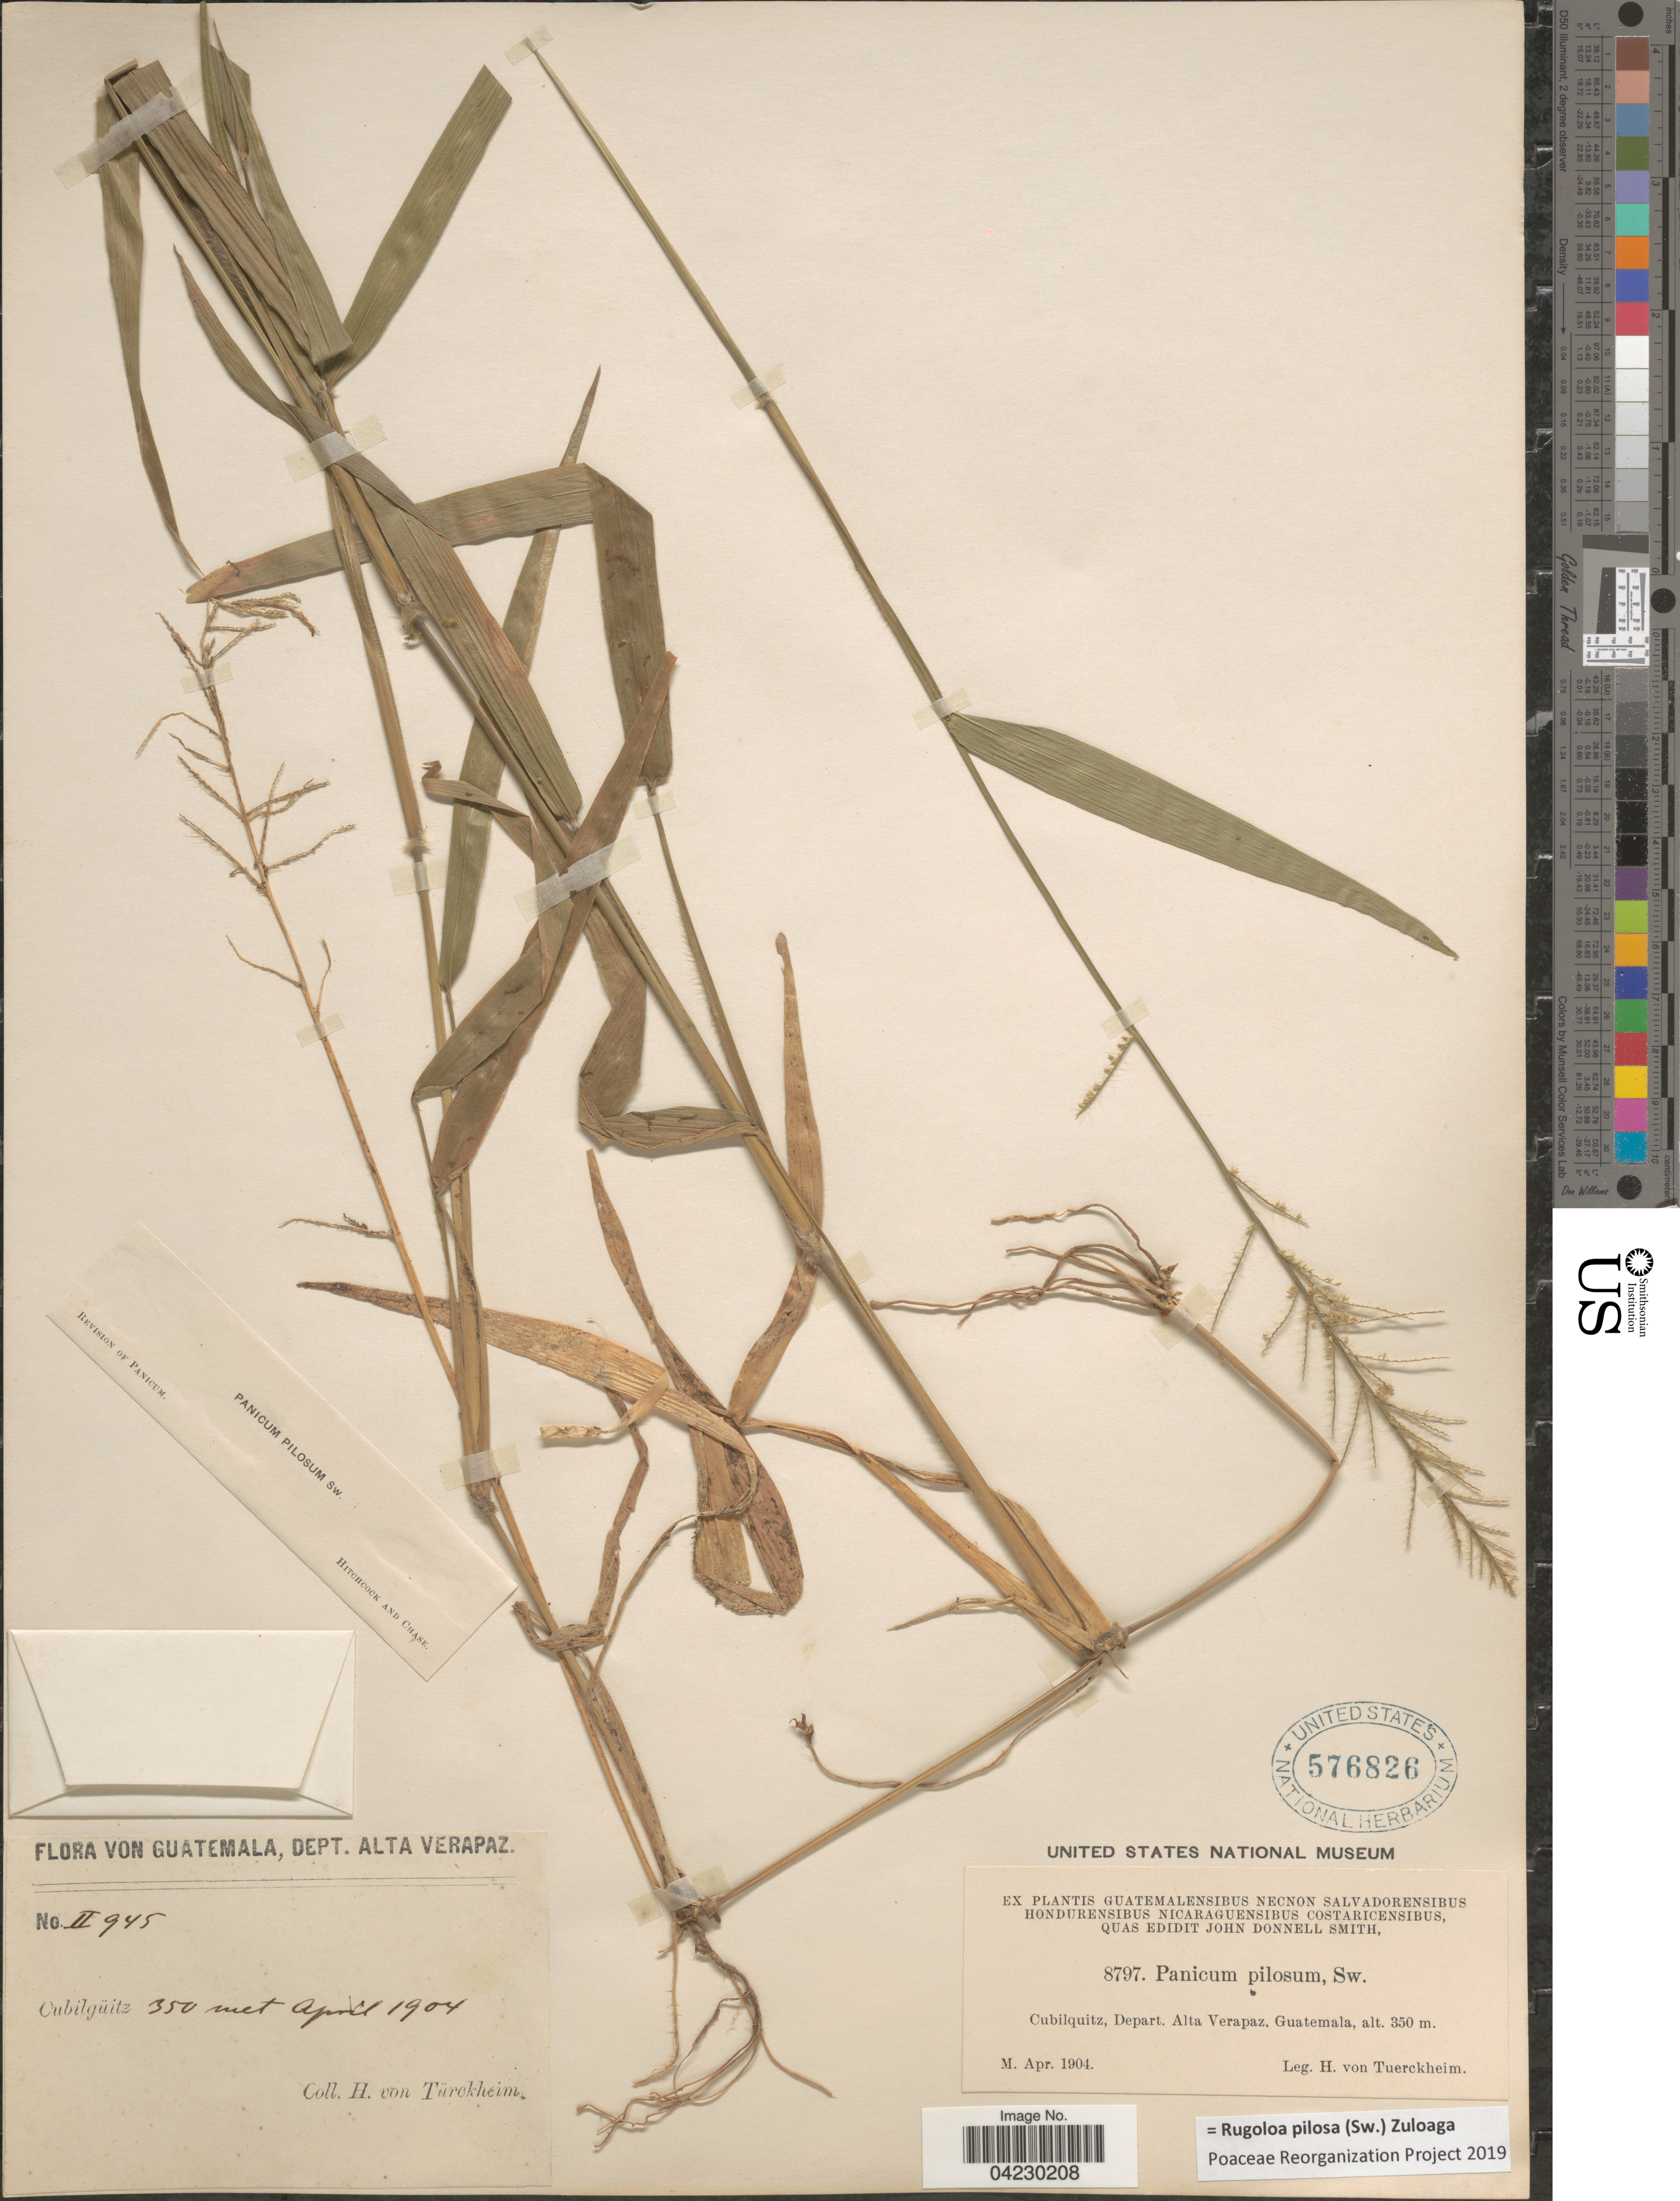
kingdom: Plantae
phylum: Tracheophyta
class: Liliopsida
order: Poales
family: Poaceae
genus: Rugoloa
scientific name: Rugoloa pilosa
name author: (Sw.) Zuloaga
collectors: H. von Türckheim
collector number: II945/8797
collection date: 1904-04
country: Guatemala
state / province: Alta Verapaz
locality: Dept. Alta Verapaz. Cubilguïts. Cubilquitz, Depart. Alta Verapaz.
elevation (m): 350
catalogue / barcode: US 576826